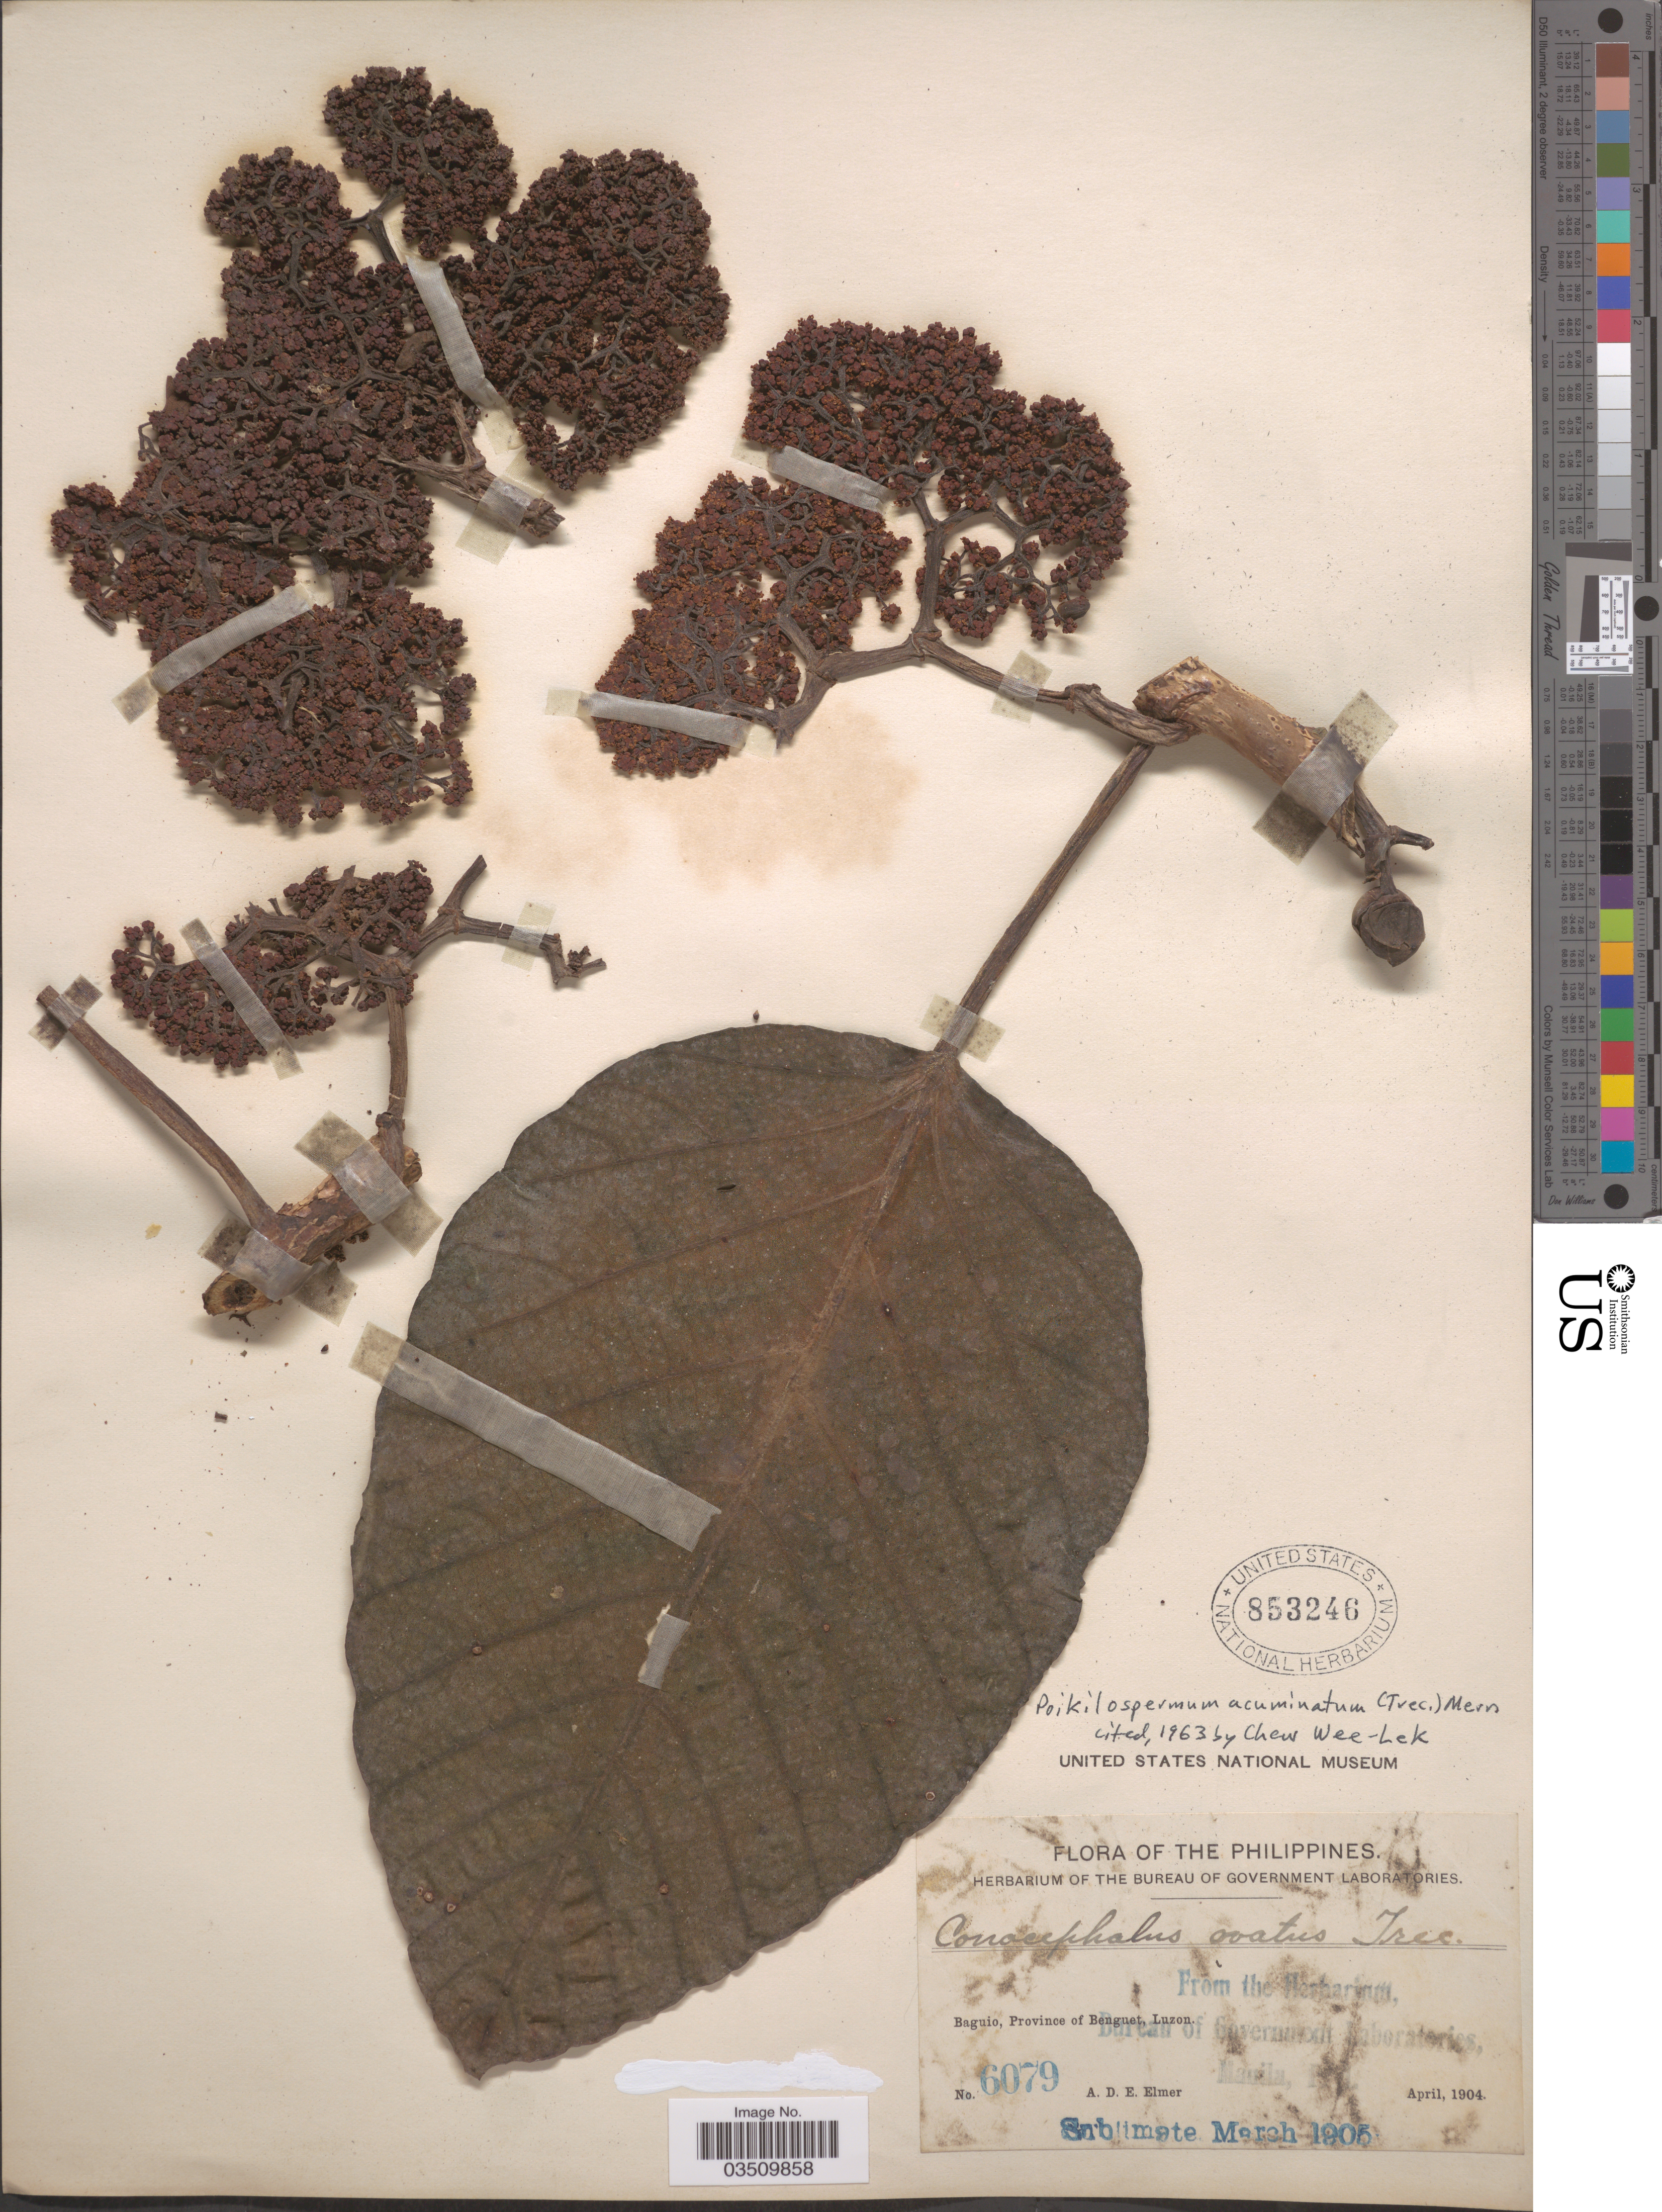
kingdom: Plantae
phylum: Tracheophyta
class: Magnoliopsida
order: Rosales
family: Urticaceae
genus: Poikilospermum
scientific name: Poikilospermum acuminatum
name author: (Trécul) Merr.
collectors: A. D. E. Elmer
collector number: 6079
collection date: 1904-04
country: Philippines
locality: Baguio, Province Benguet, Luzon.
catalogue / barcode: US 853246